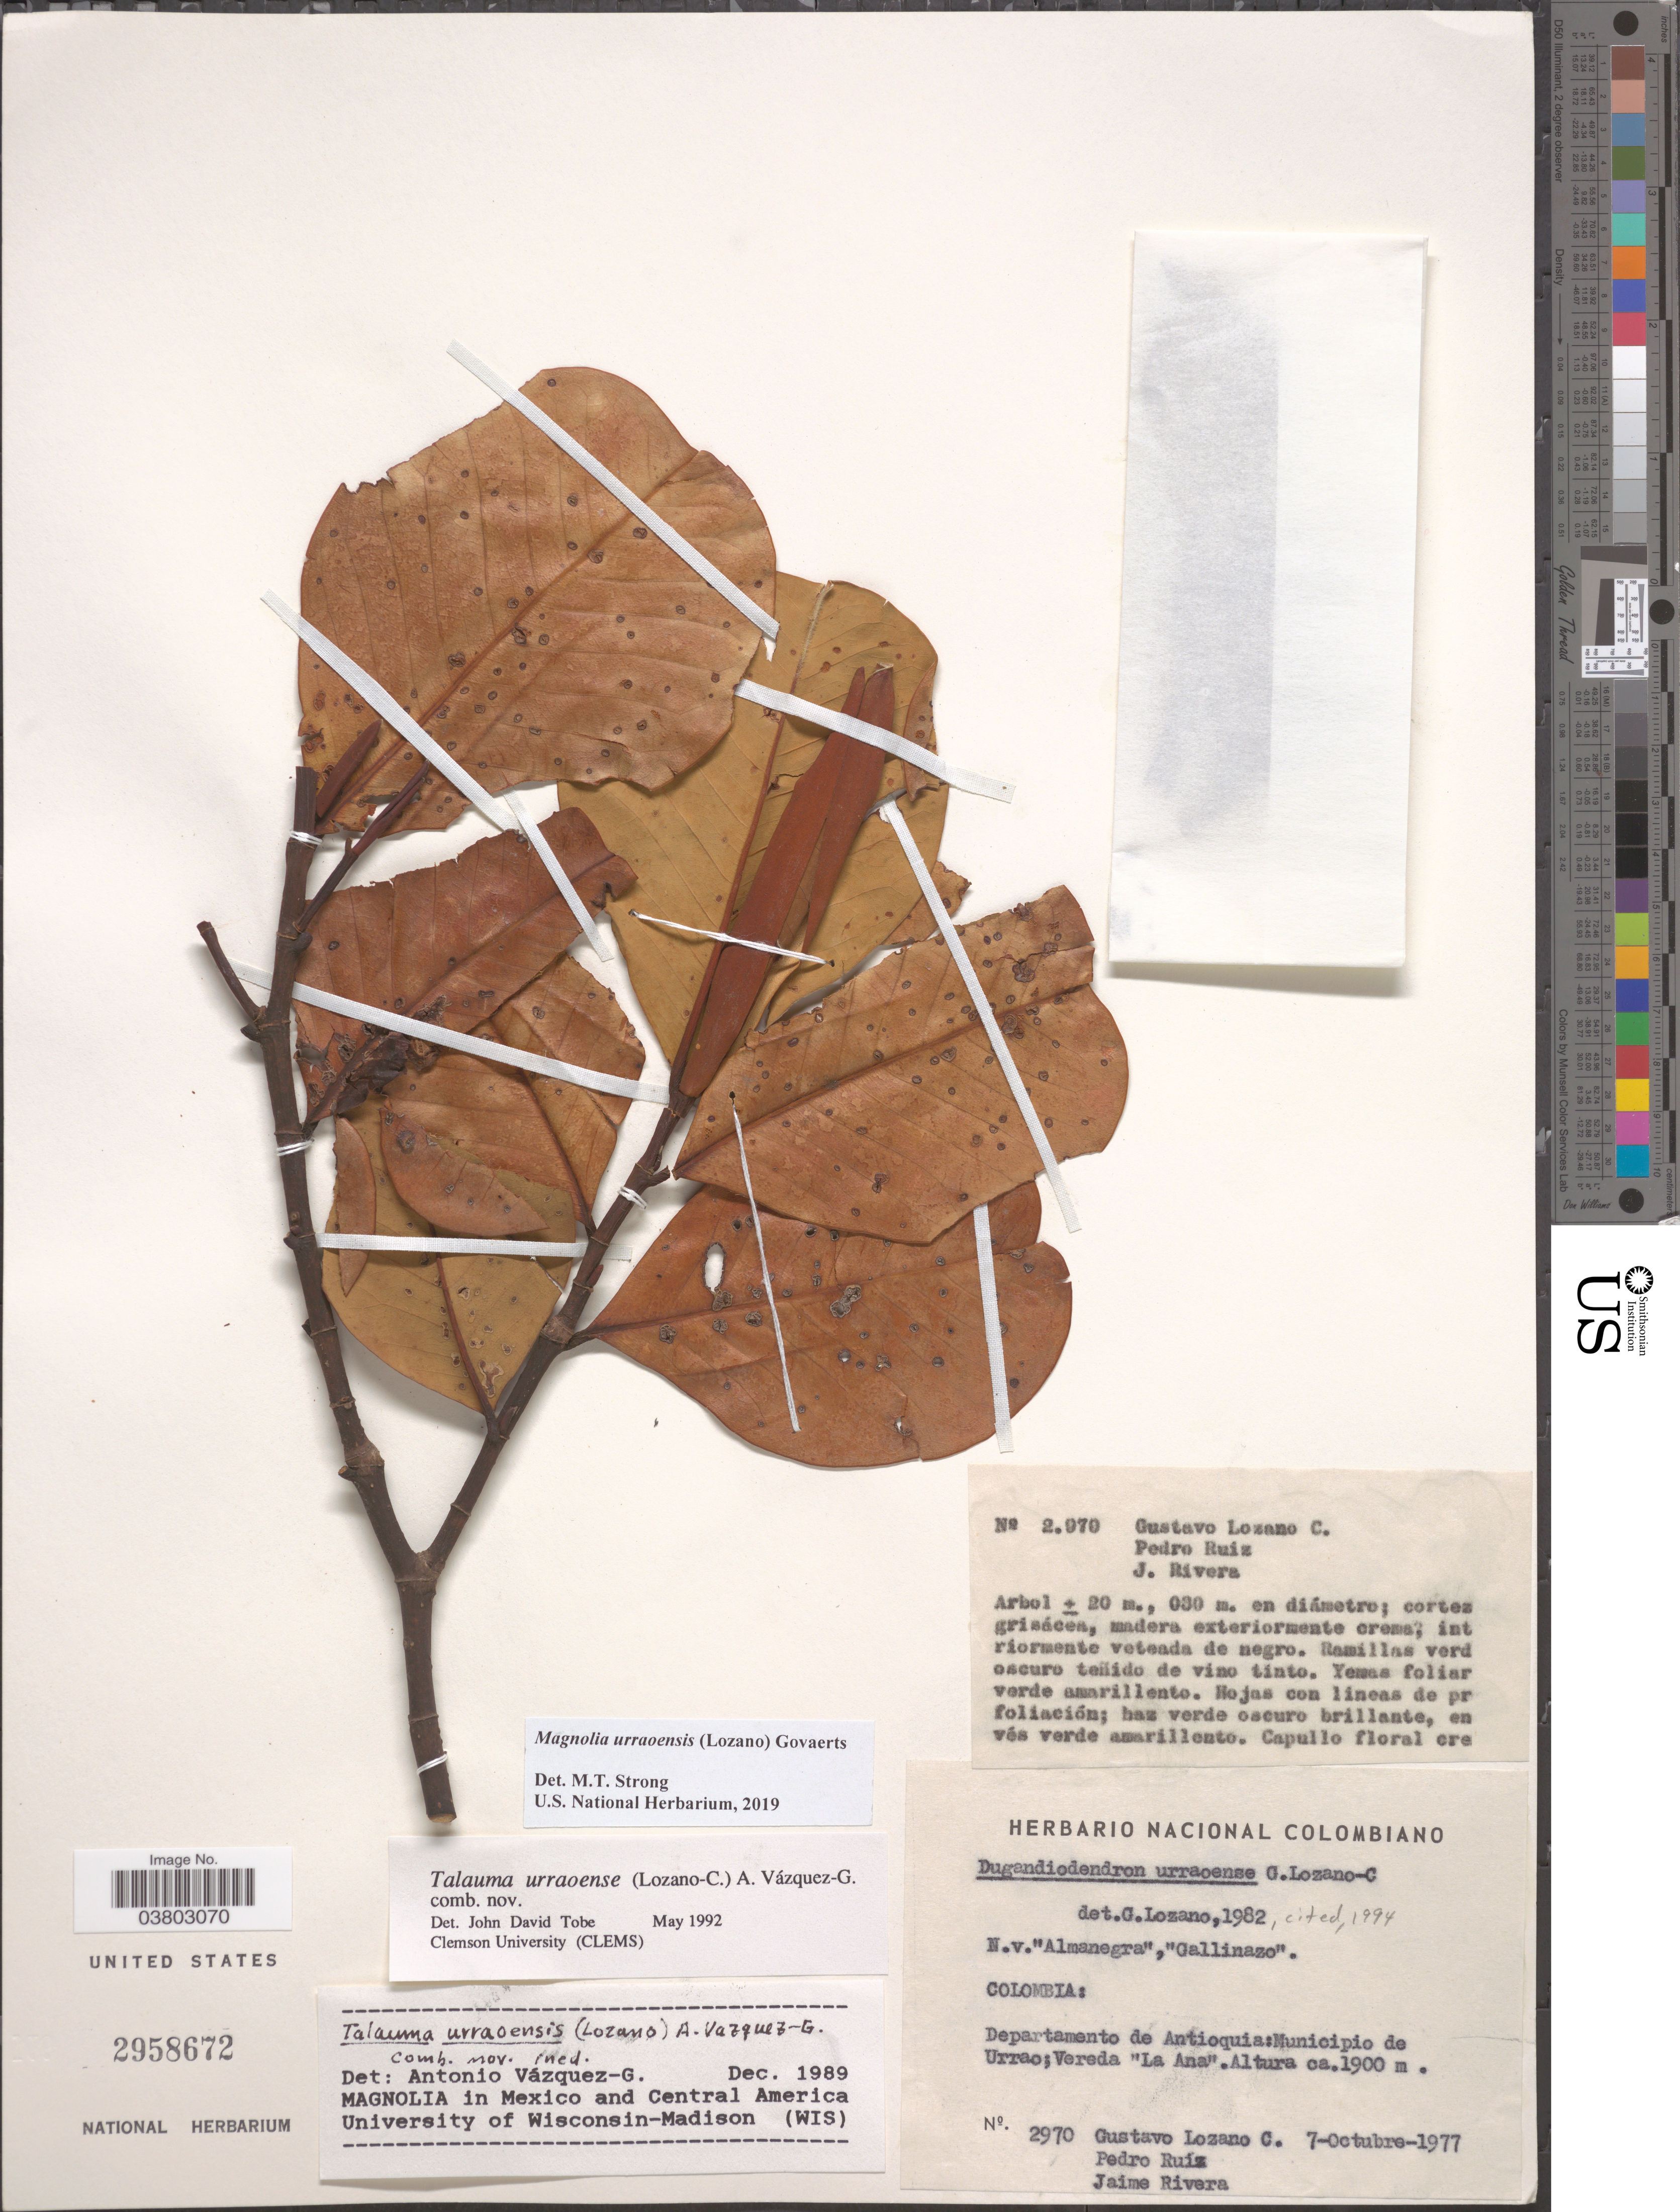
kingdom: Plantae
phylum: Tracheophyta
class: Magnoliopsida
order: Magnoliales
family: Magnoliaceae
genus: Magnolia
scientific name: Magnolia urraoensis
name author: (Lozano) Govaerts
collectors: G. Lozano-Contreras, P. Ruiz & J. Rivera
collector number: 2970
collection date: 1977-10-07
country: Colombia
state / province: Antioquia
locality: Departamento de Antioquia: Municipio de Urrao; Vereda "La Ana".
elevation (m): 1900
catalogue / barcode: US 2958672